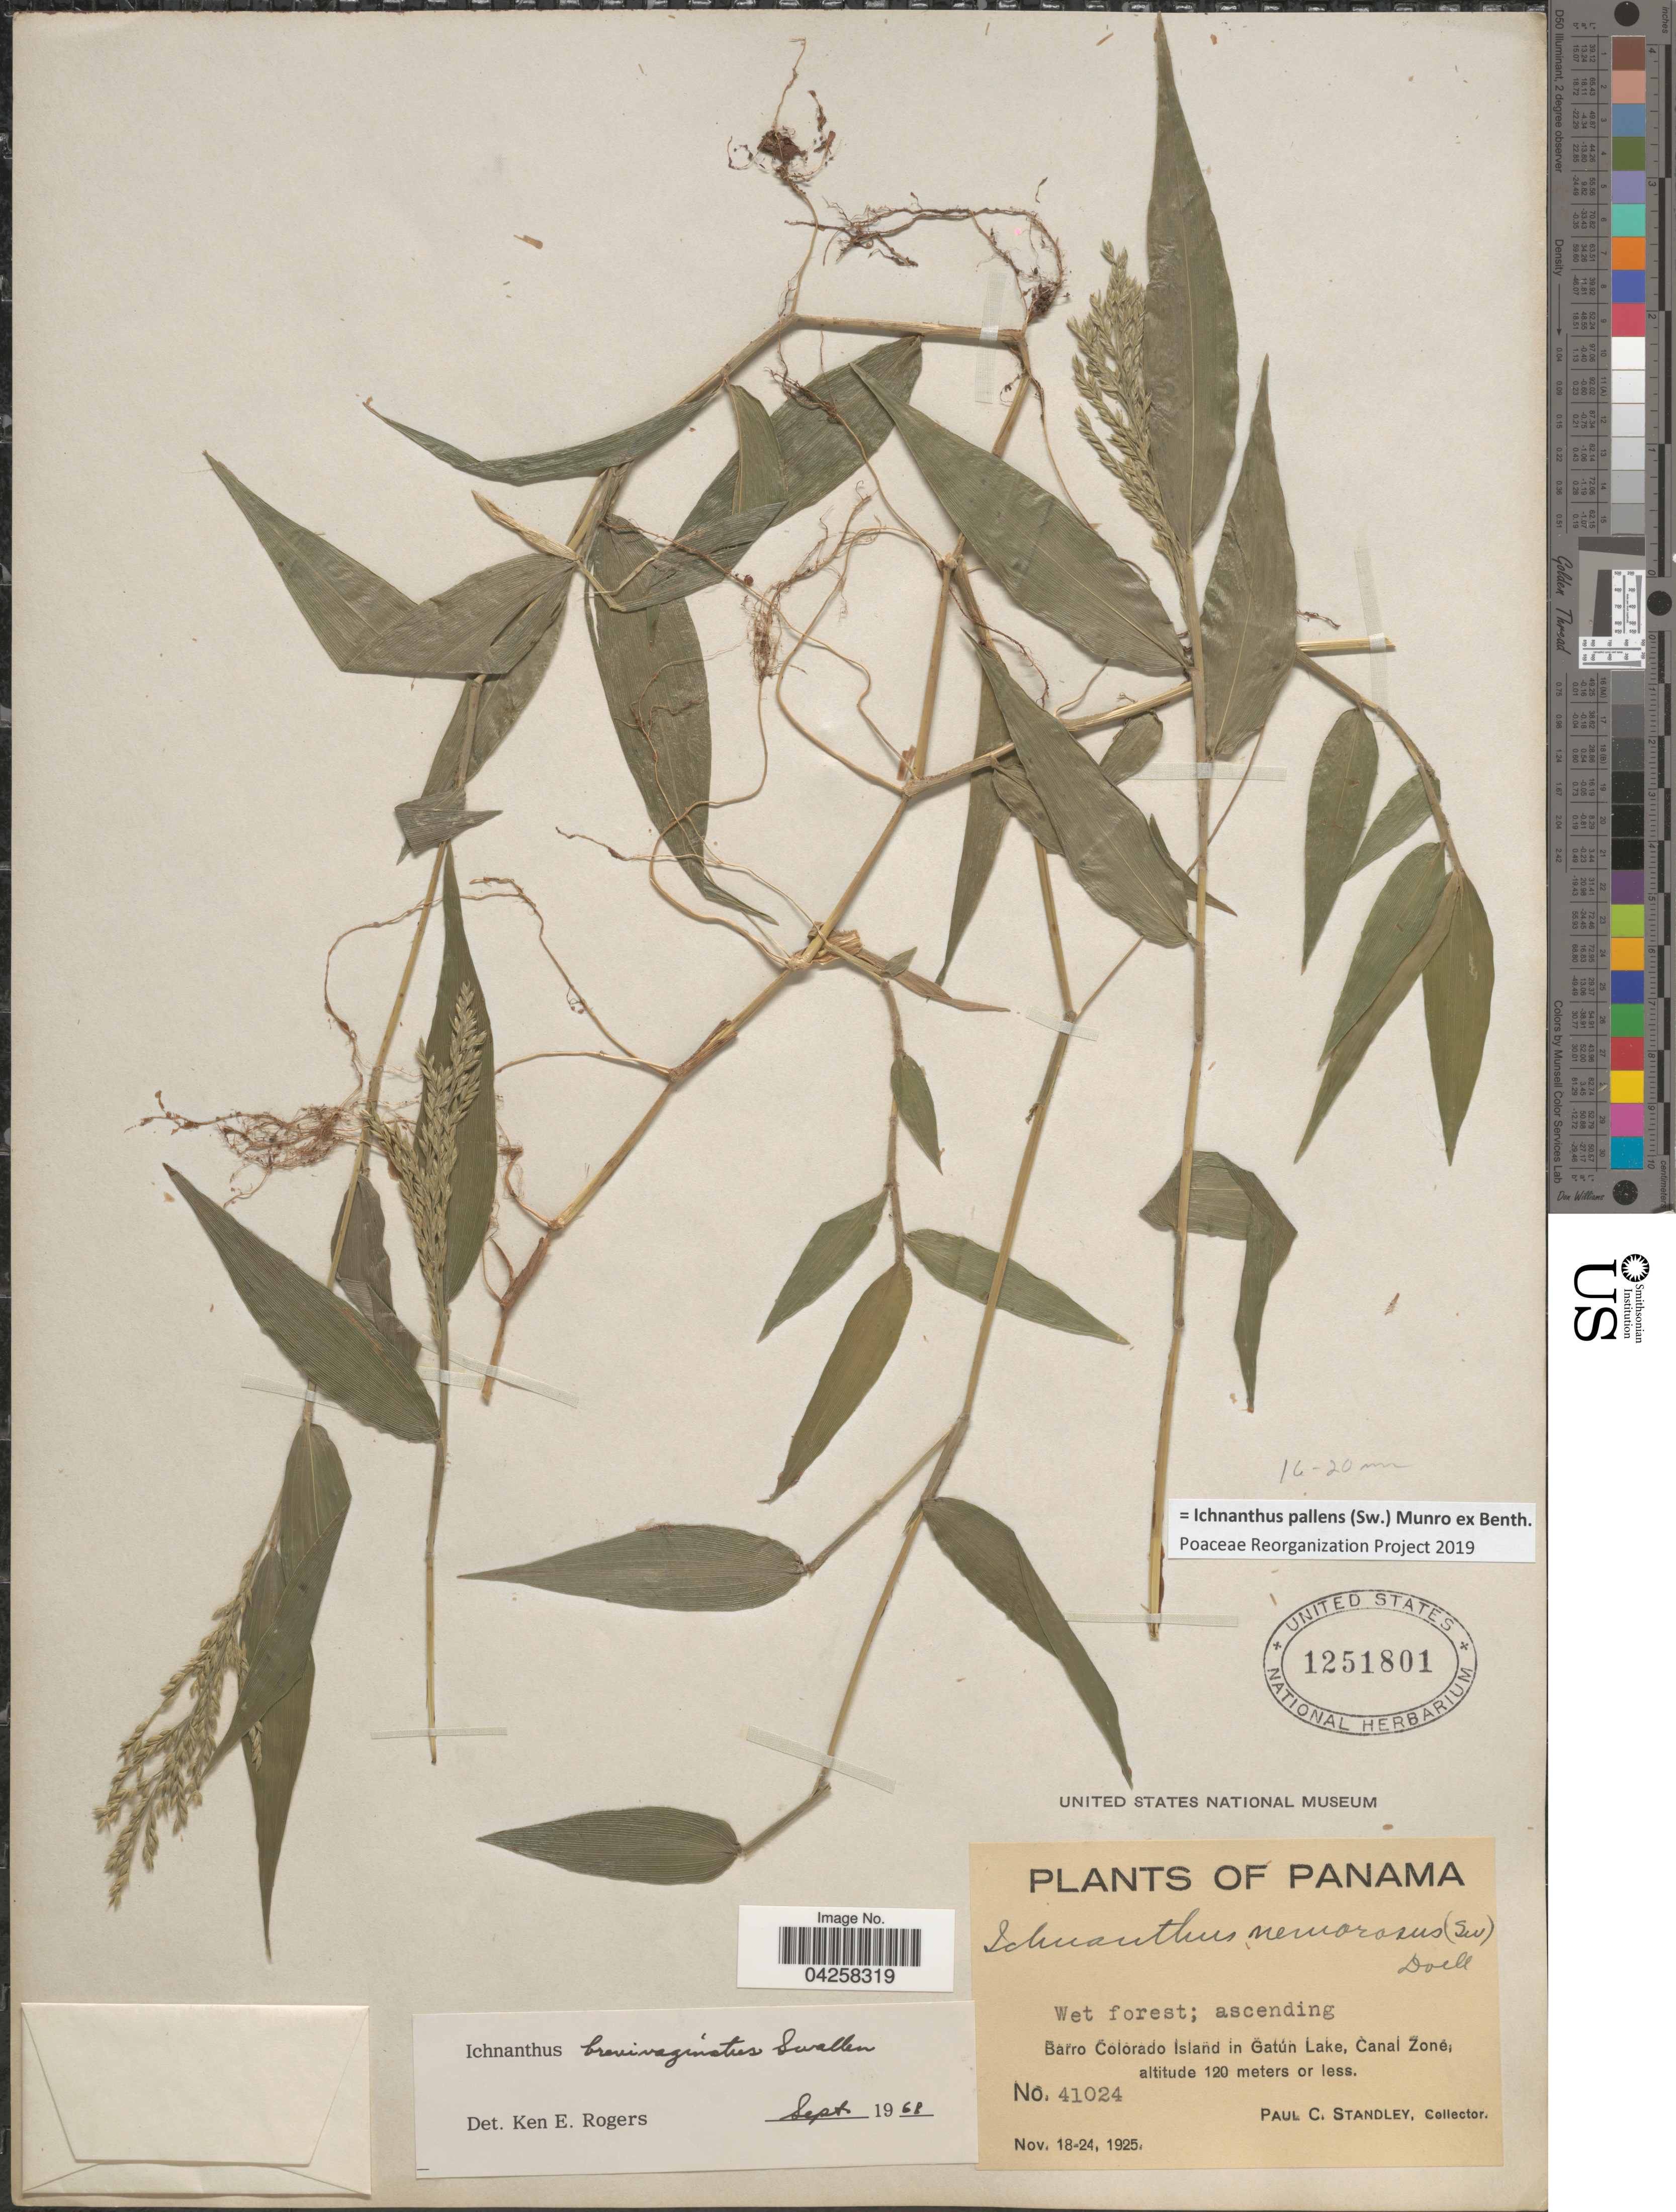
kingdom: Plantae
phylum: Tracheophyta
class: Liliopsida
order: Poales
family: Poaceae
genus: Ichnanthus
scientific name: Ichnanthus pallens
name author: (Sw.) Munro ex Benth.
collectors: P. C. Standley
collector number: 41024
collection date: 1925-11-18/1925-11-24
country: Panama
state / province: Panamá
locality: Barro Colorado Island in Gatún Lake, Canal Zone.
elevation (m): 120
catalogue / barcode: US 1251801